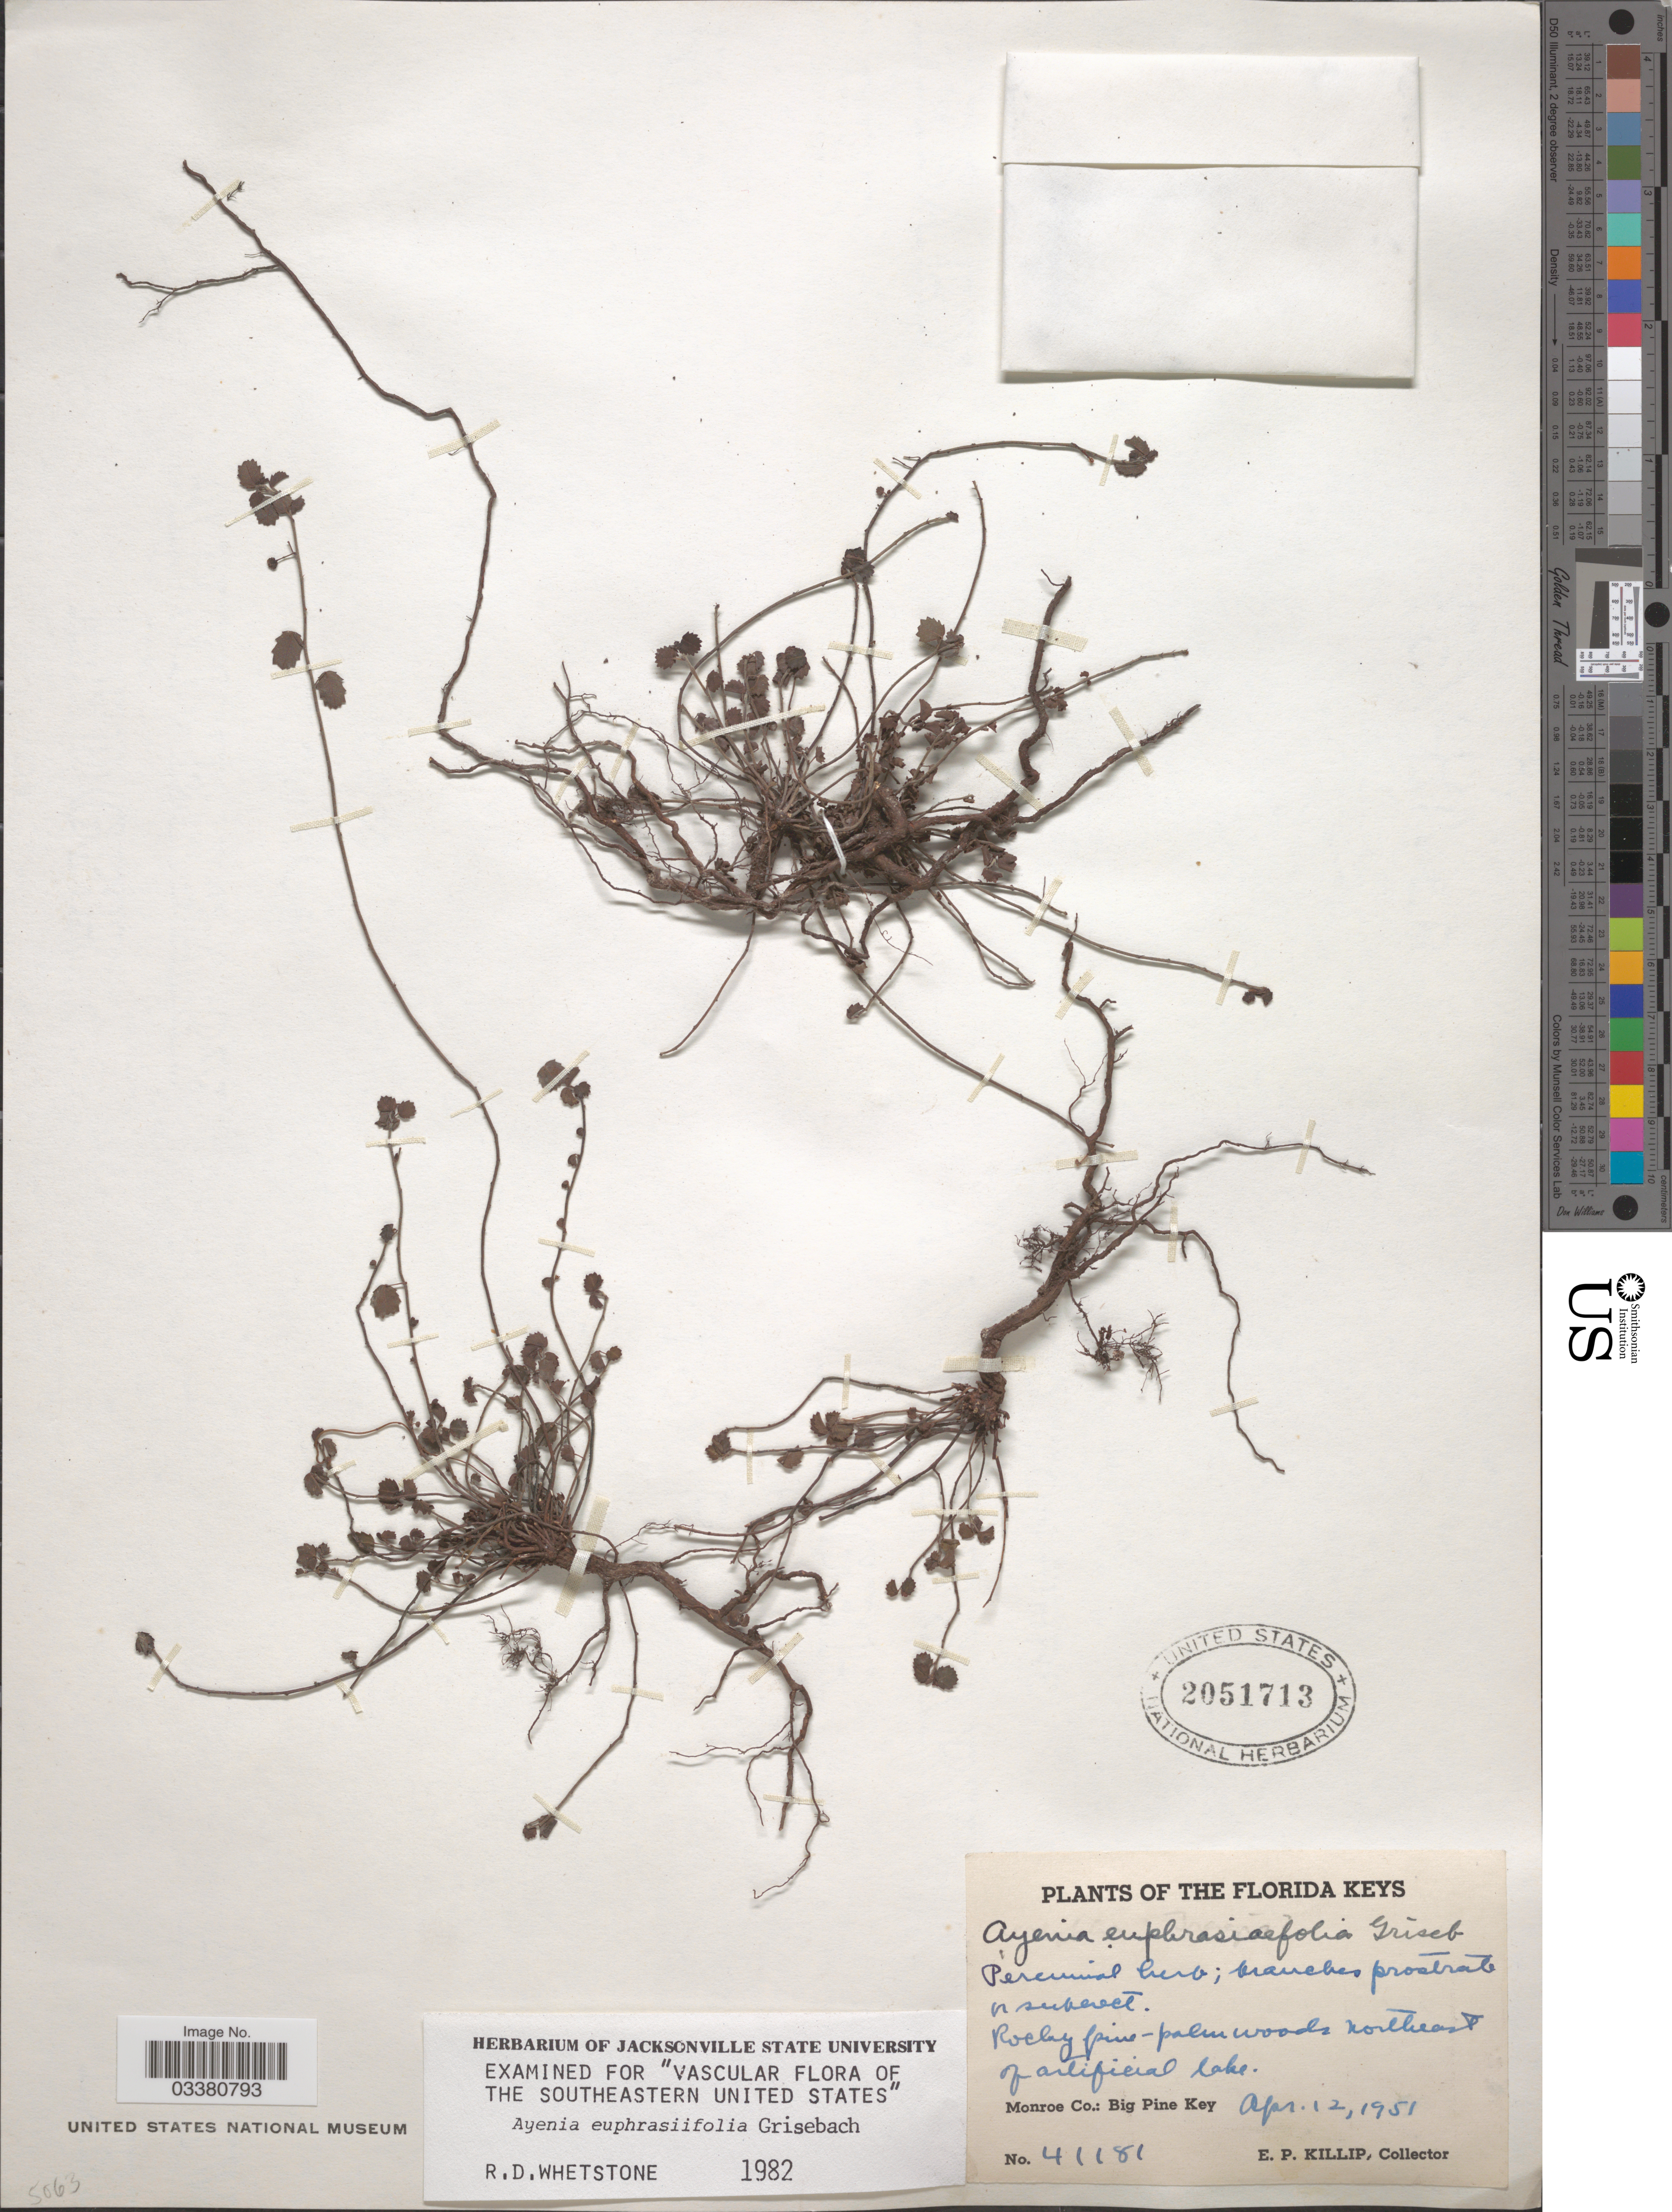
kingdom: Plantae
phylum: Tracheophyta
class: Magnoliopsida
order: Malvales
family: Malvaceae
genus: Ayenia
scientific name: Ayenia euphrasiifolia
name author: Griseb.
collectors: E. P. Killip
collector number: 41181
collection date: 1951-04-12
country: United States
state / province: Florida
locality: The Florida Keys. Rocky pine-palm woods northeast of artificial lake. Monroe Co.: Big Pine Key.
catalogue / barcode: US 2051713